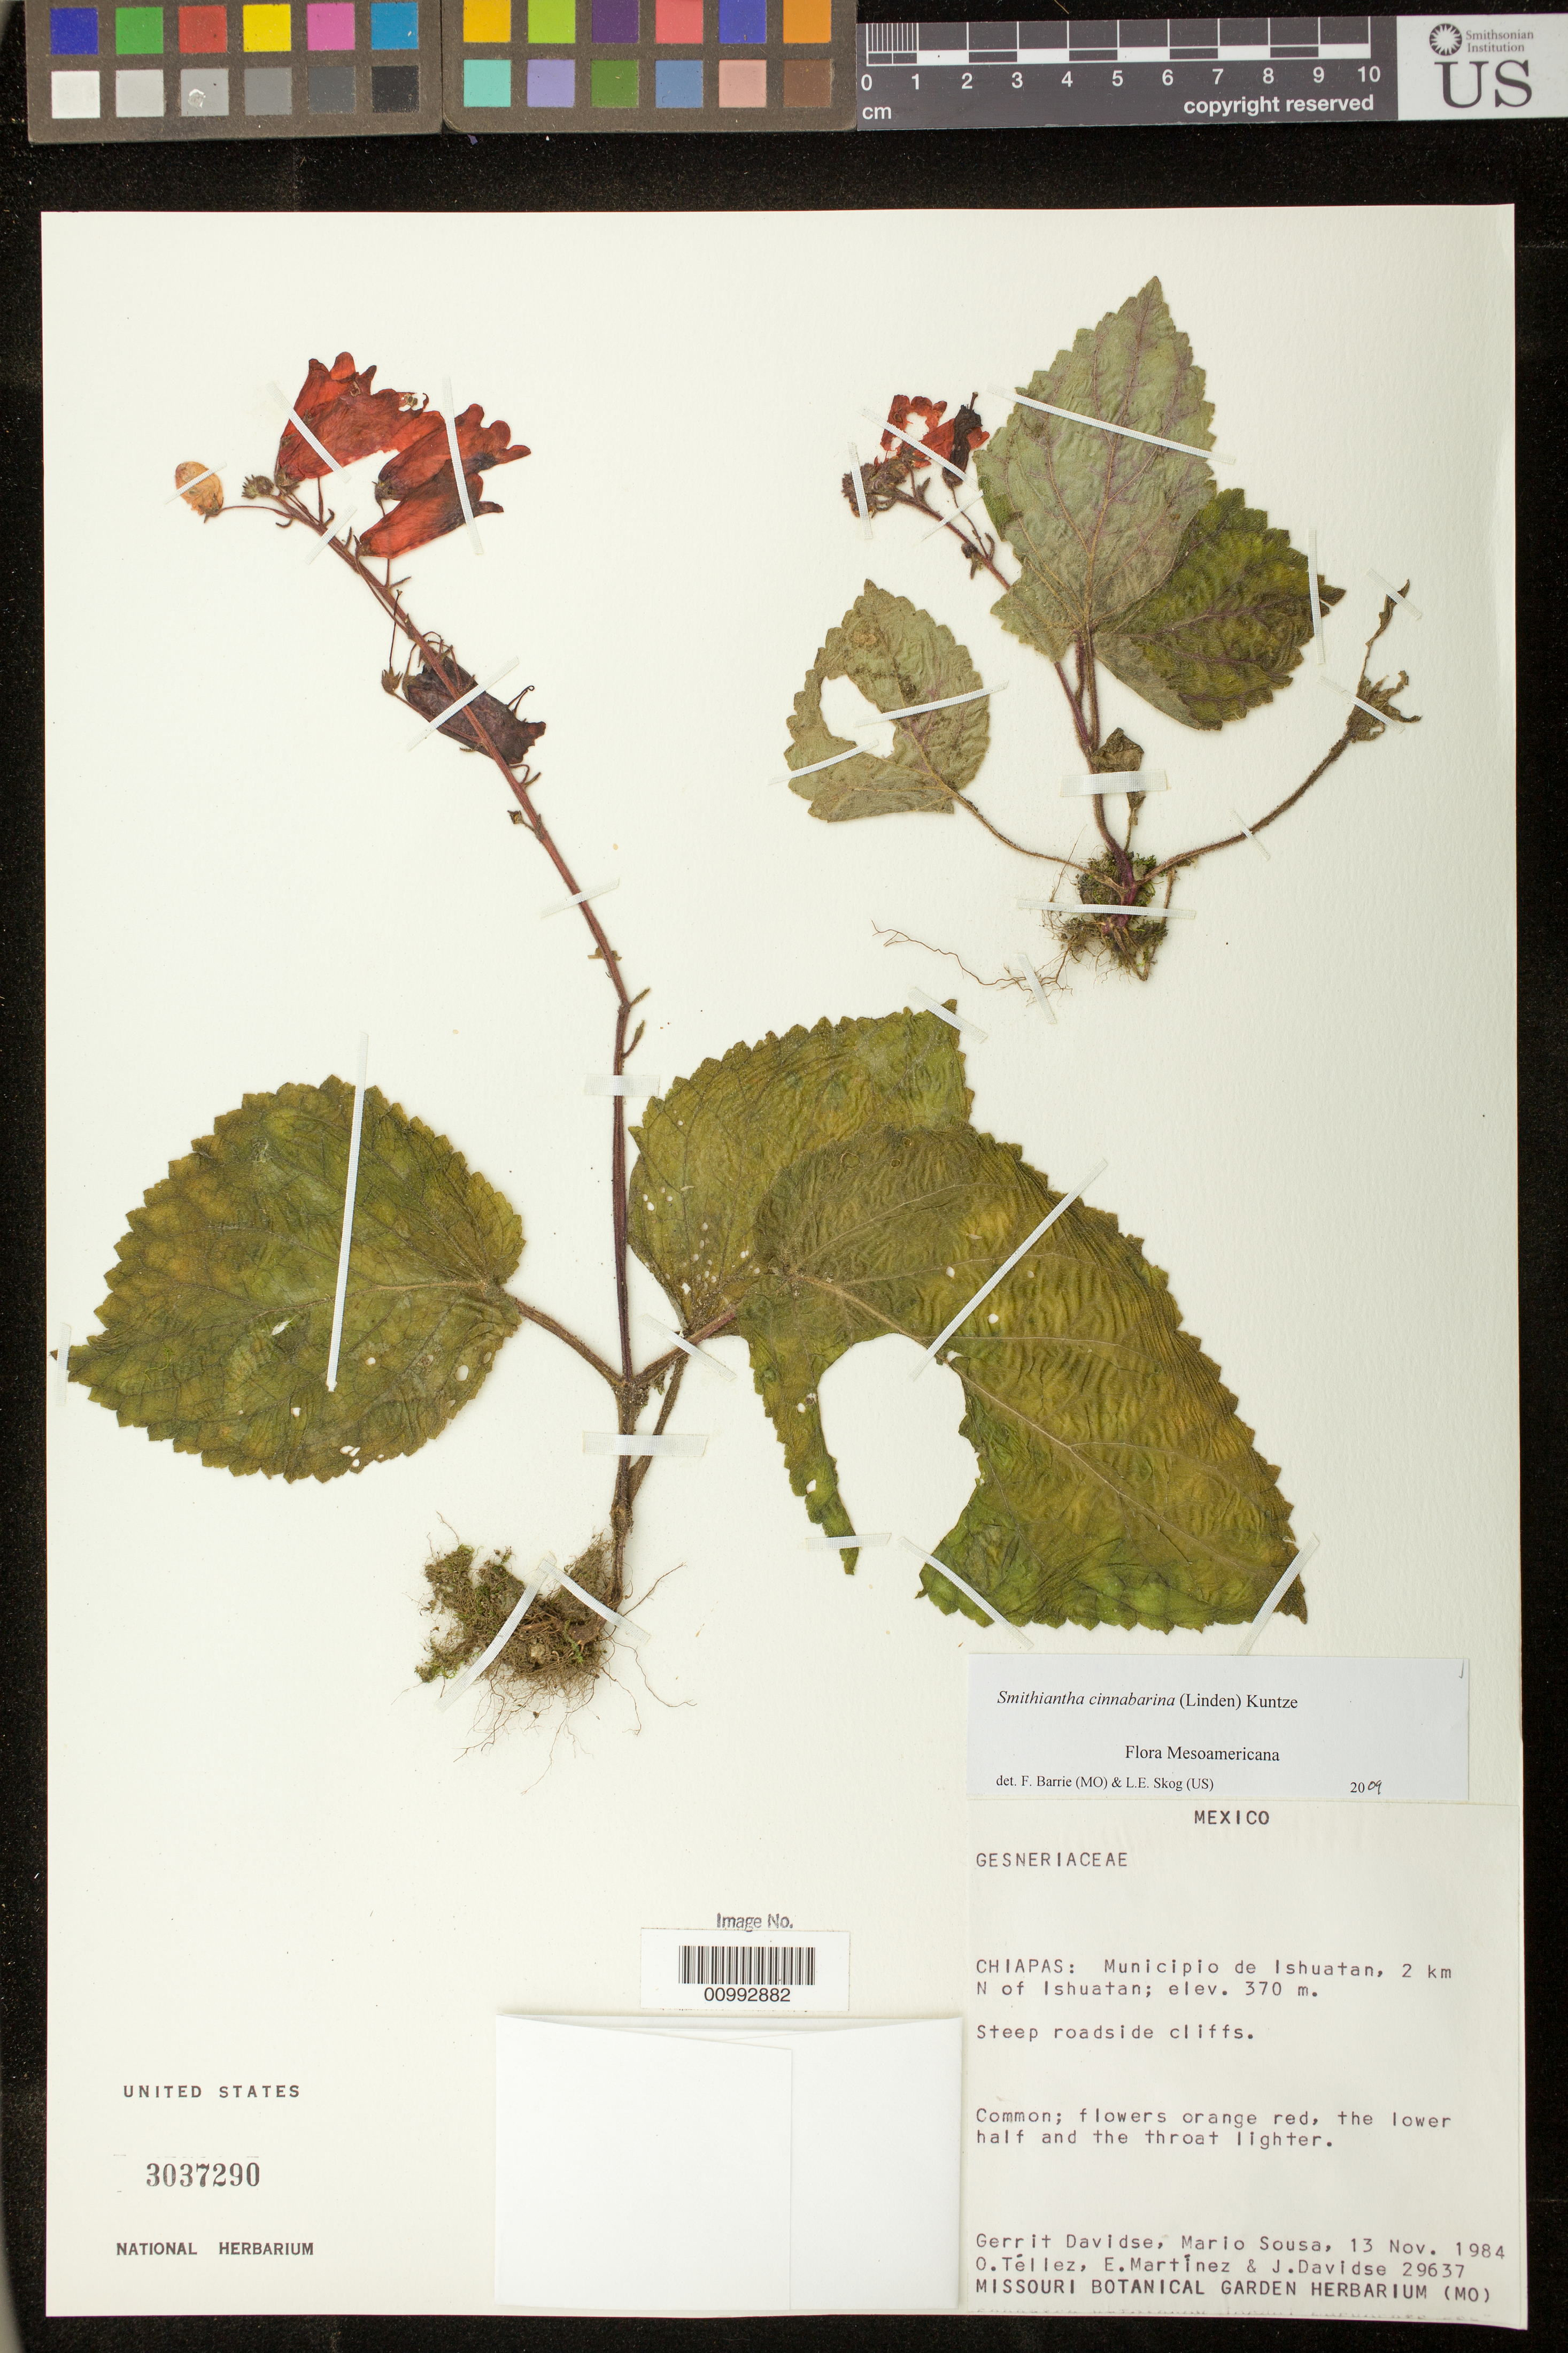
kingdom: Plantae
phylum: Tracheophyta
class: Magnoliopsida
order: Lamiales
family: Gesneriaceae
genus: Smithiantha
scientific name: Smithiantha cinnabarina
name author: (Linden) Kuntze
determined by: Barrie, F. R.; Skog, Laurence E.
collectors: G. Davidse, M. Sousa, O. Téllez V., E. Martínez & J. Davidse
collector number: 29637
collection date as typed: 13 Nov 1984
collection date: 1984-11-13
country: Mexico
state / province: Chiapas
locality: Chiapas: Municipio de Ishuatan, 2 km N of Ishuatan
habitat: Steep roadside cliffs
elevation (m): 370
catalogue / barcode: US 3037290